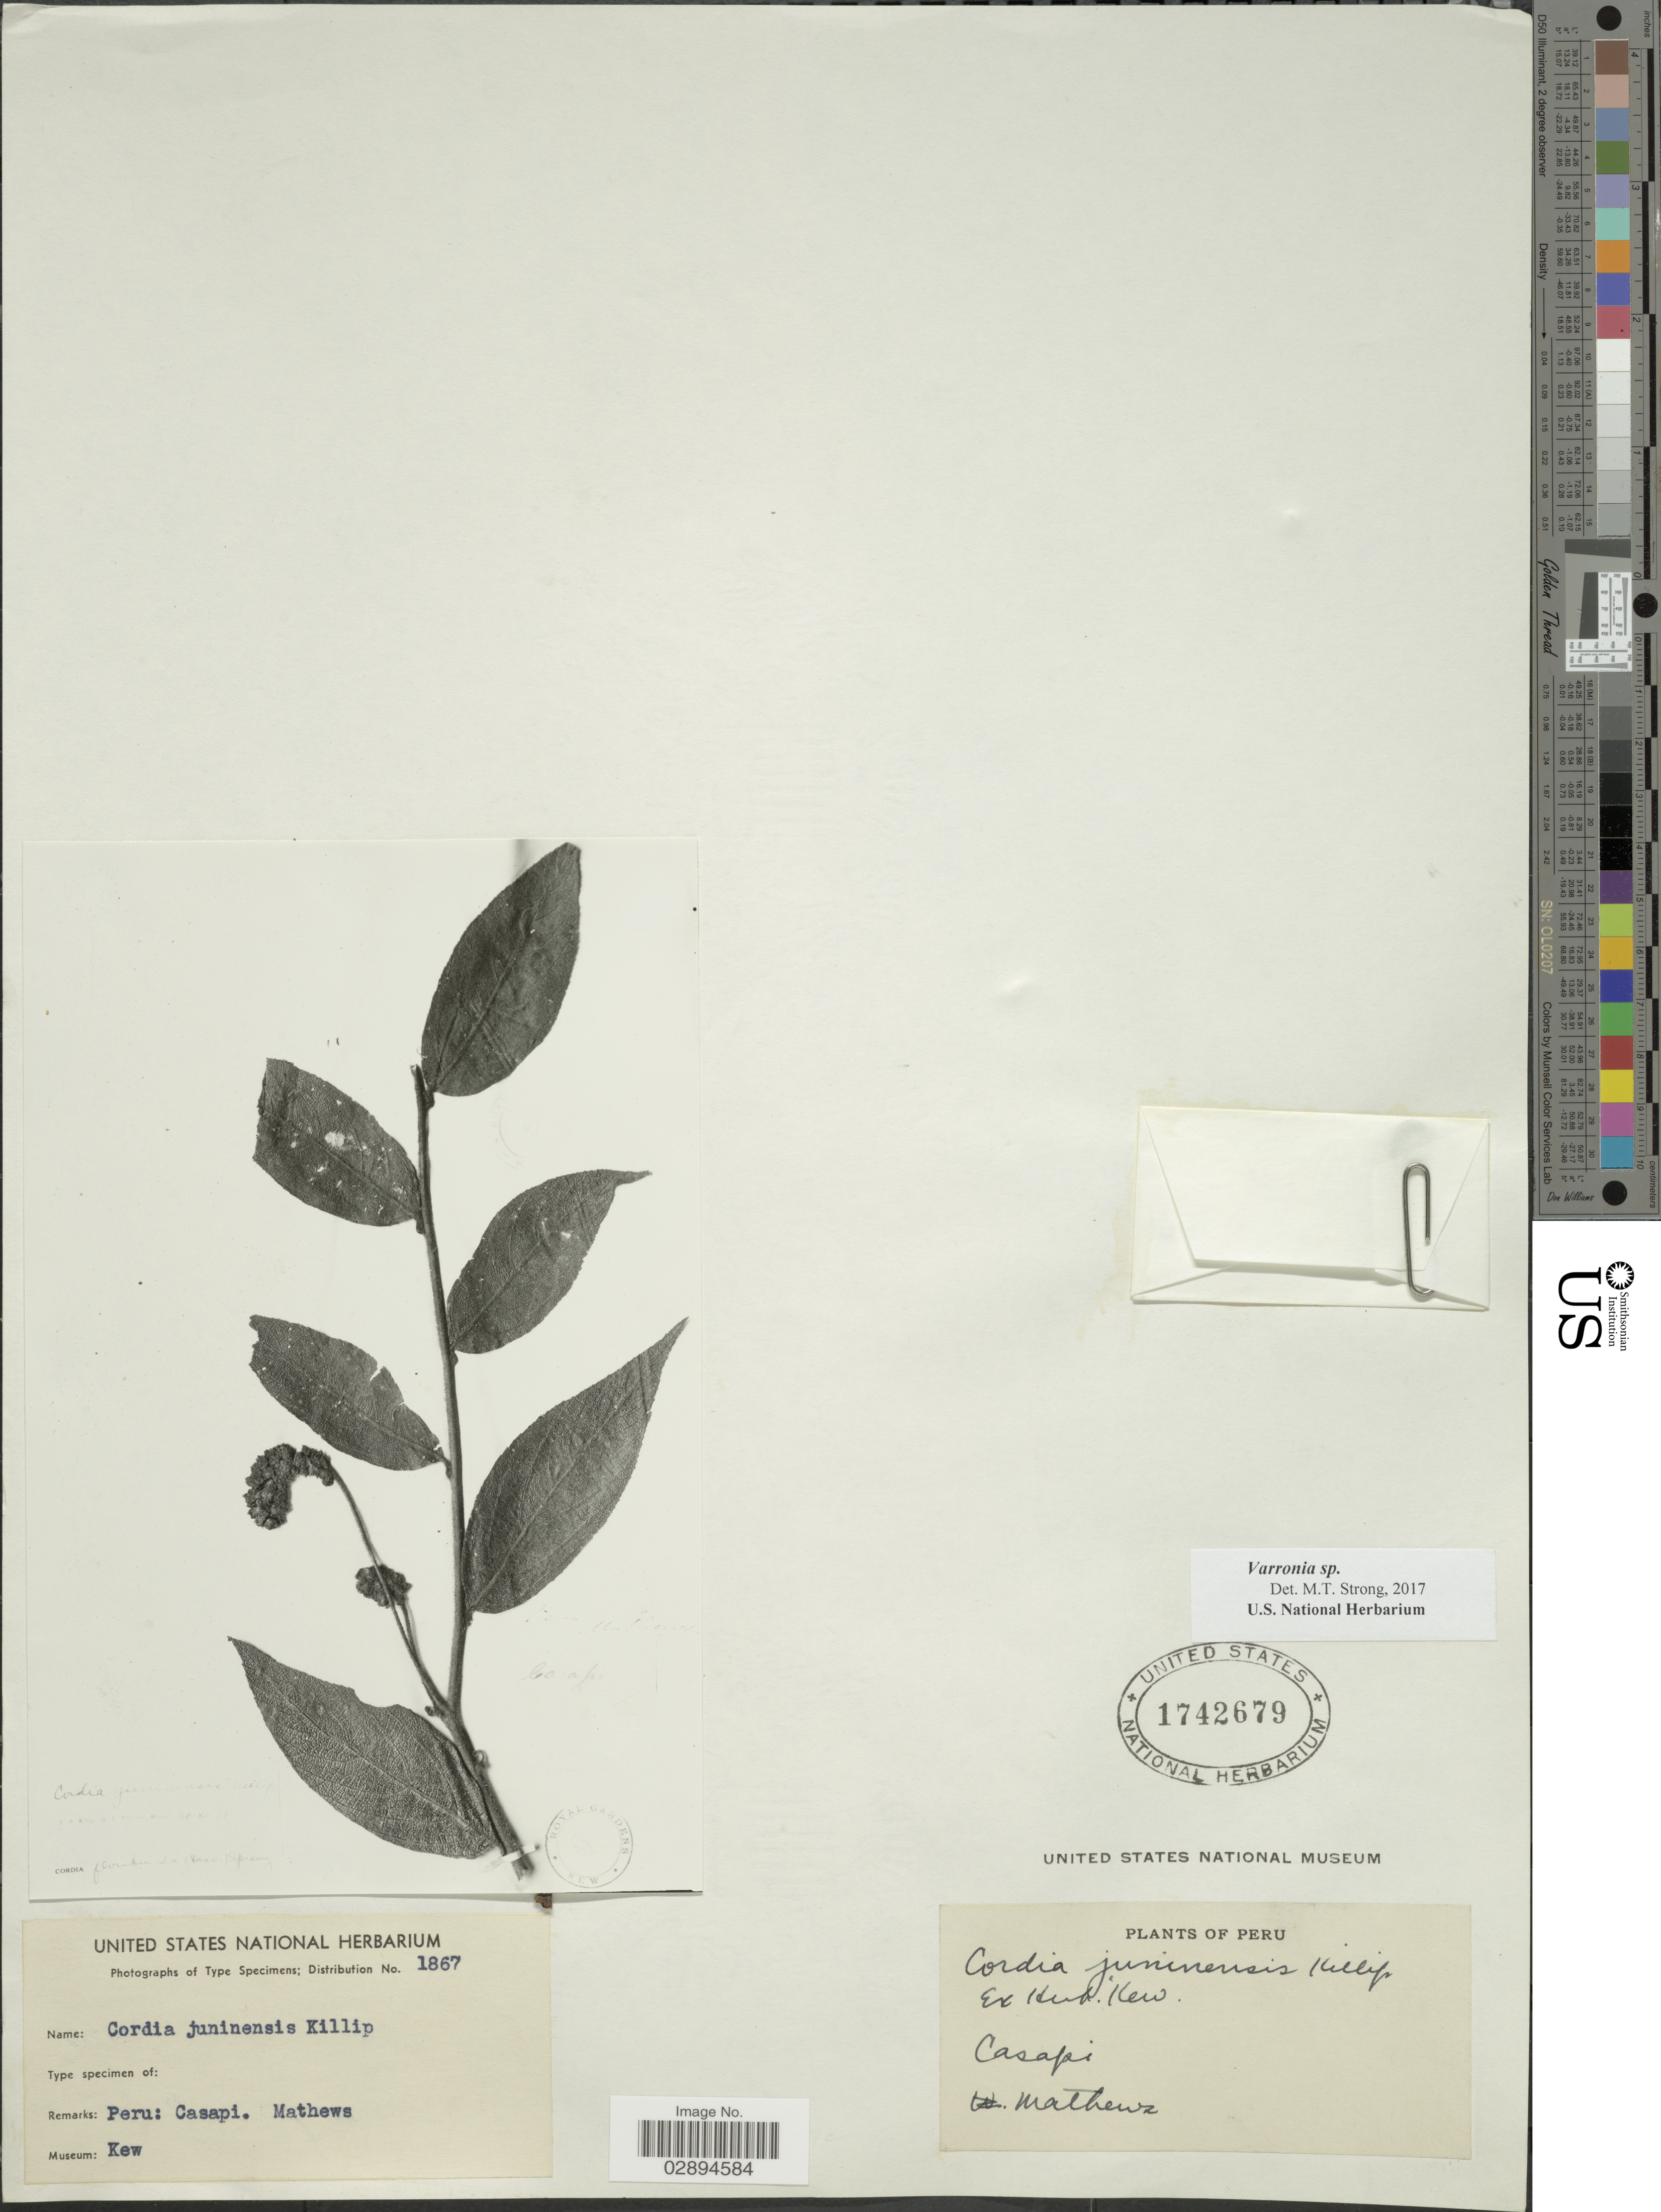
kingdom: Plantae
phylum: Tracheophyta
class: Magnoliopsida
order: Boraginales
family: Cordiaceae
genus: Varronia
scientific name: Varronia sp.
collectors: -- Mathews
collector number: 1867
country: Peru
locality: Peru: Casapi.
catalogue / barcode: US 1742679